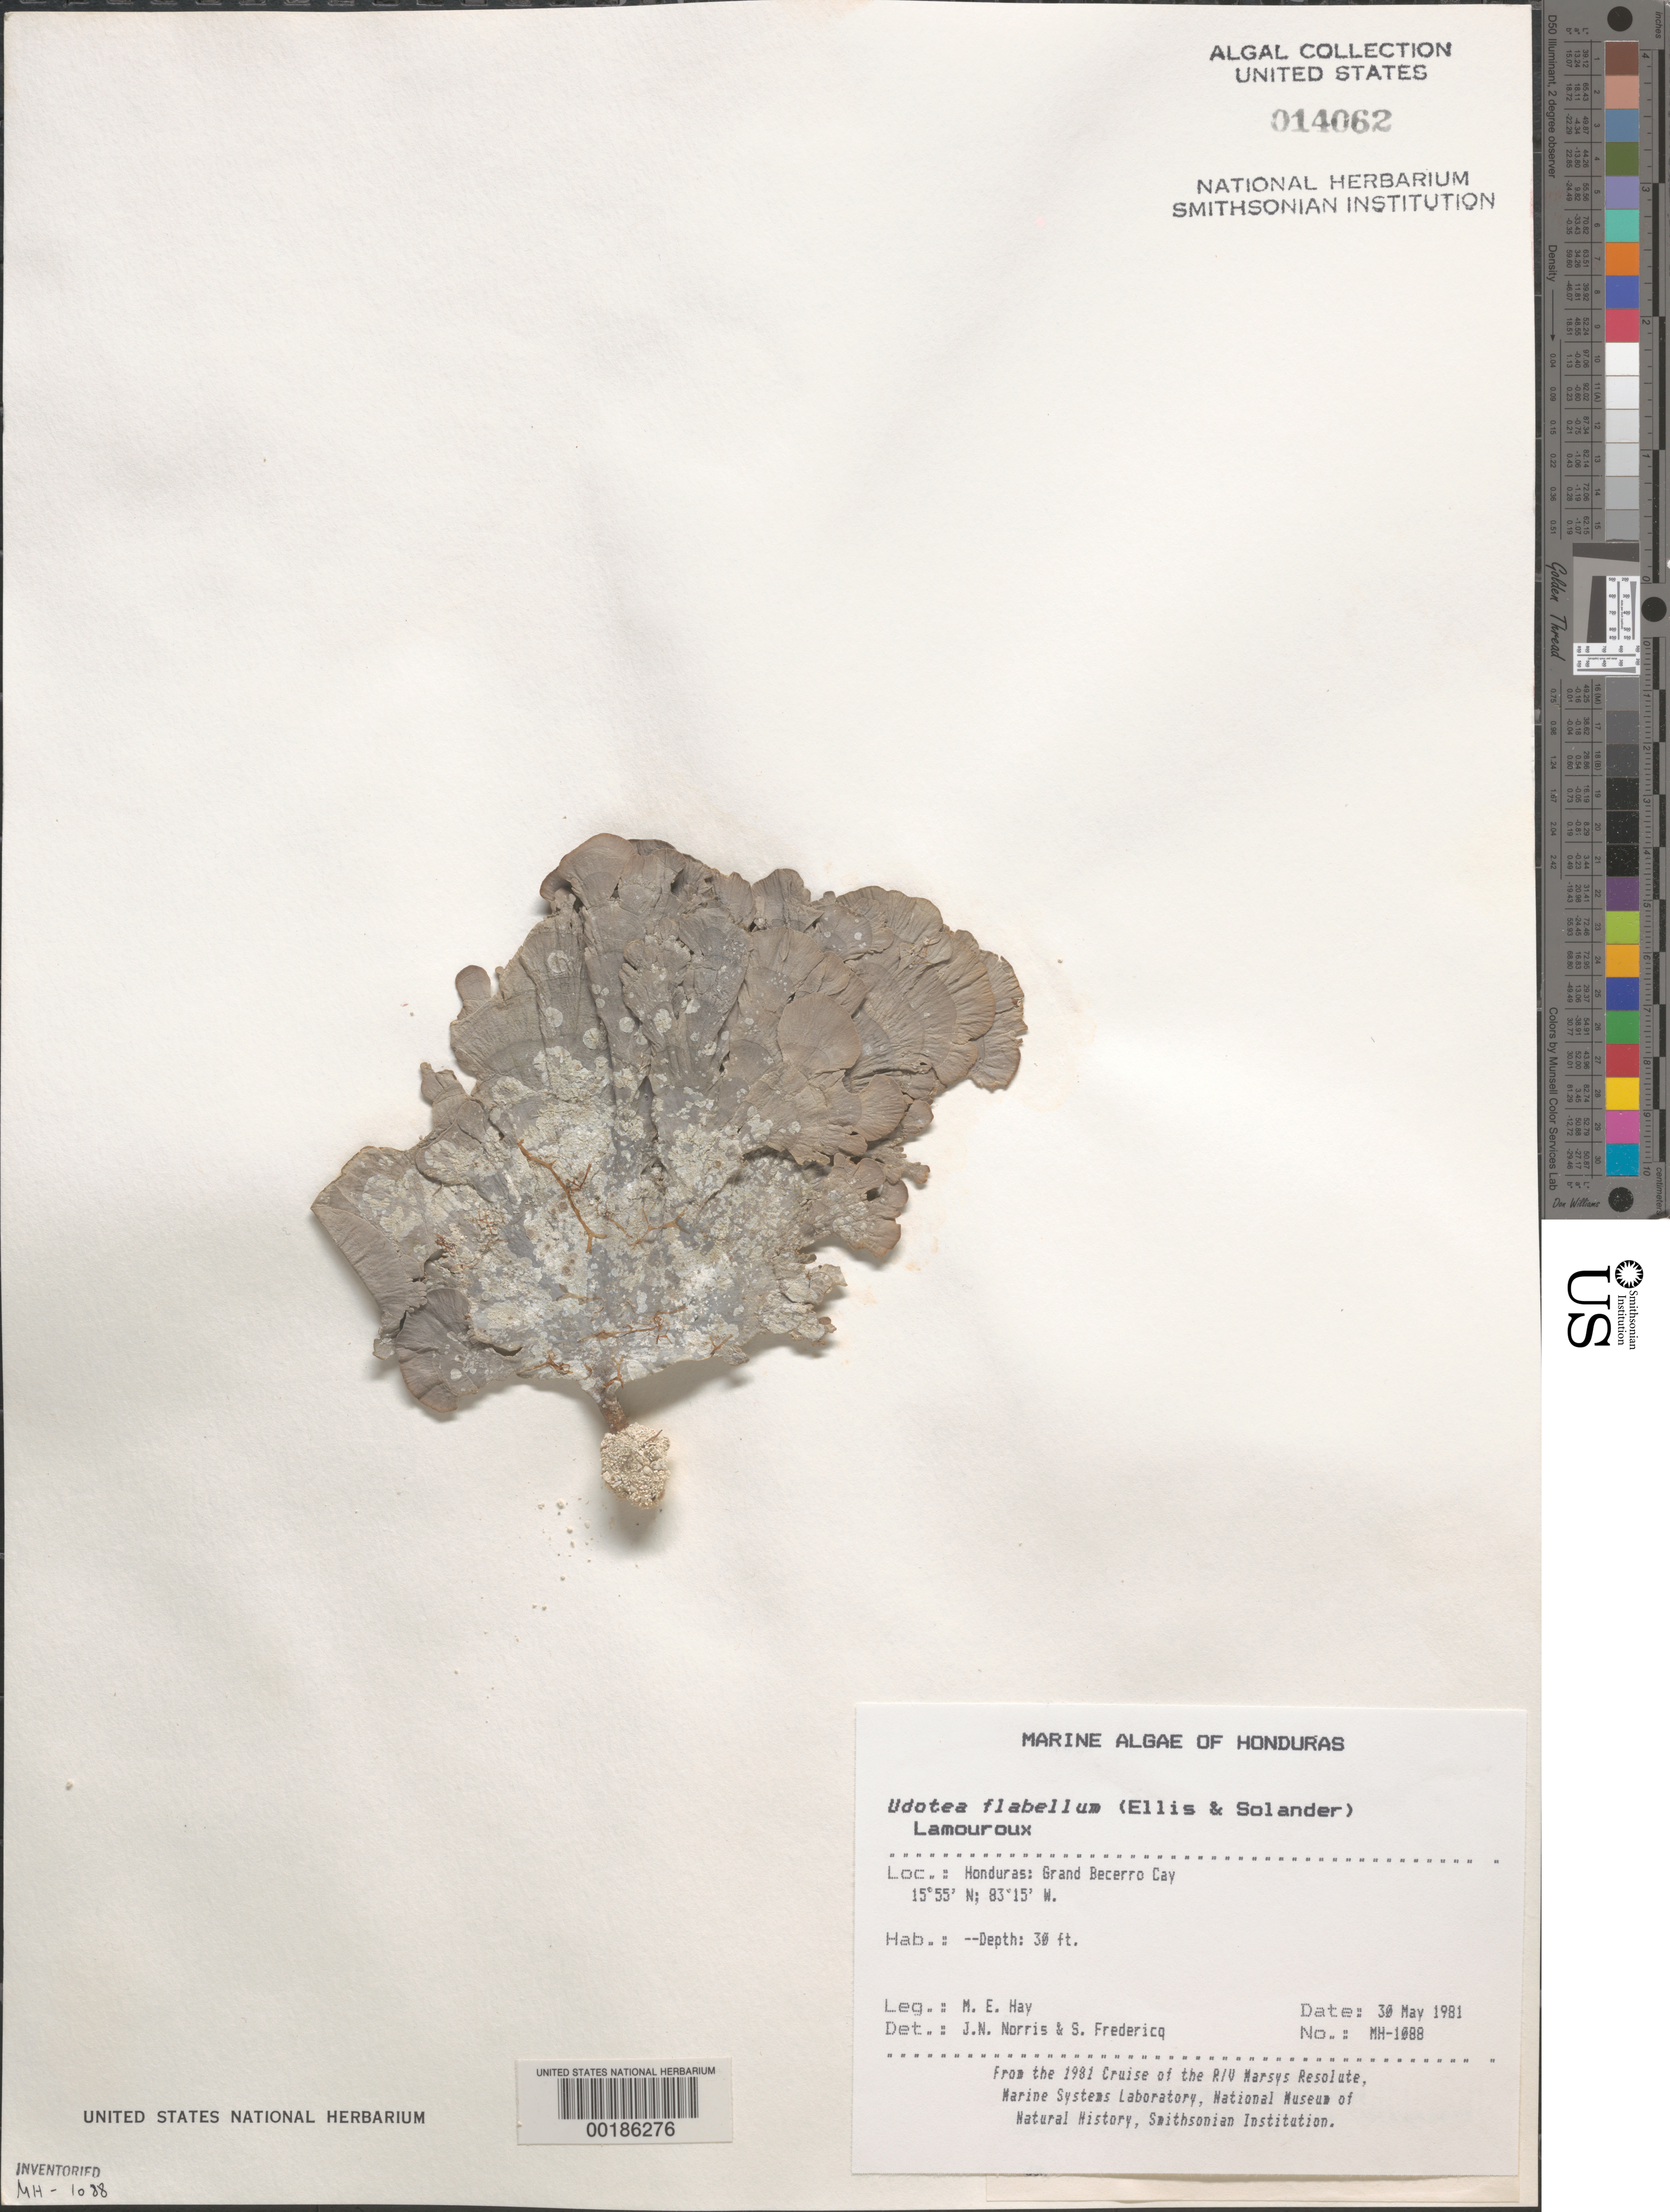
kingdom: Plantae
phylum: Chlorophyta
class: Ulvophyceae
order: Bryopsidales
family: Udoteaceae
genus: Udotea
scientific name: Udotea flabellum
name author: (J. Ellis & Sol.) M. Howe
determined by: Norris, J. N.; Fredericq, S.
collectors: M. E. Hay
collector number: MEH-1088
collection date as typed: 30 May 1981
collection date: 1981-05-30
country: Honduras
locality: Grand becerro cay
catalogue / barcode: US 14062